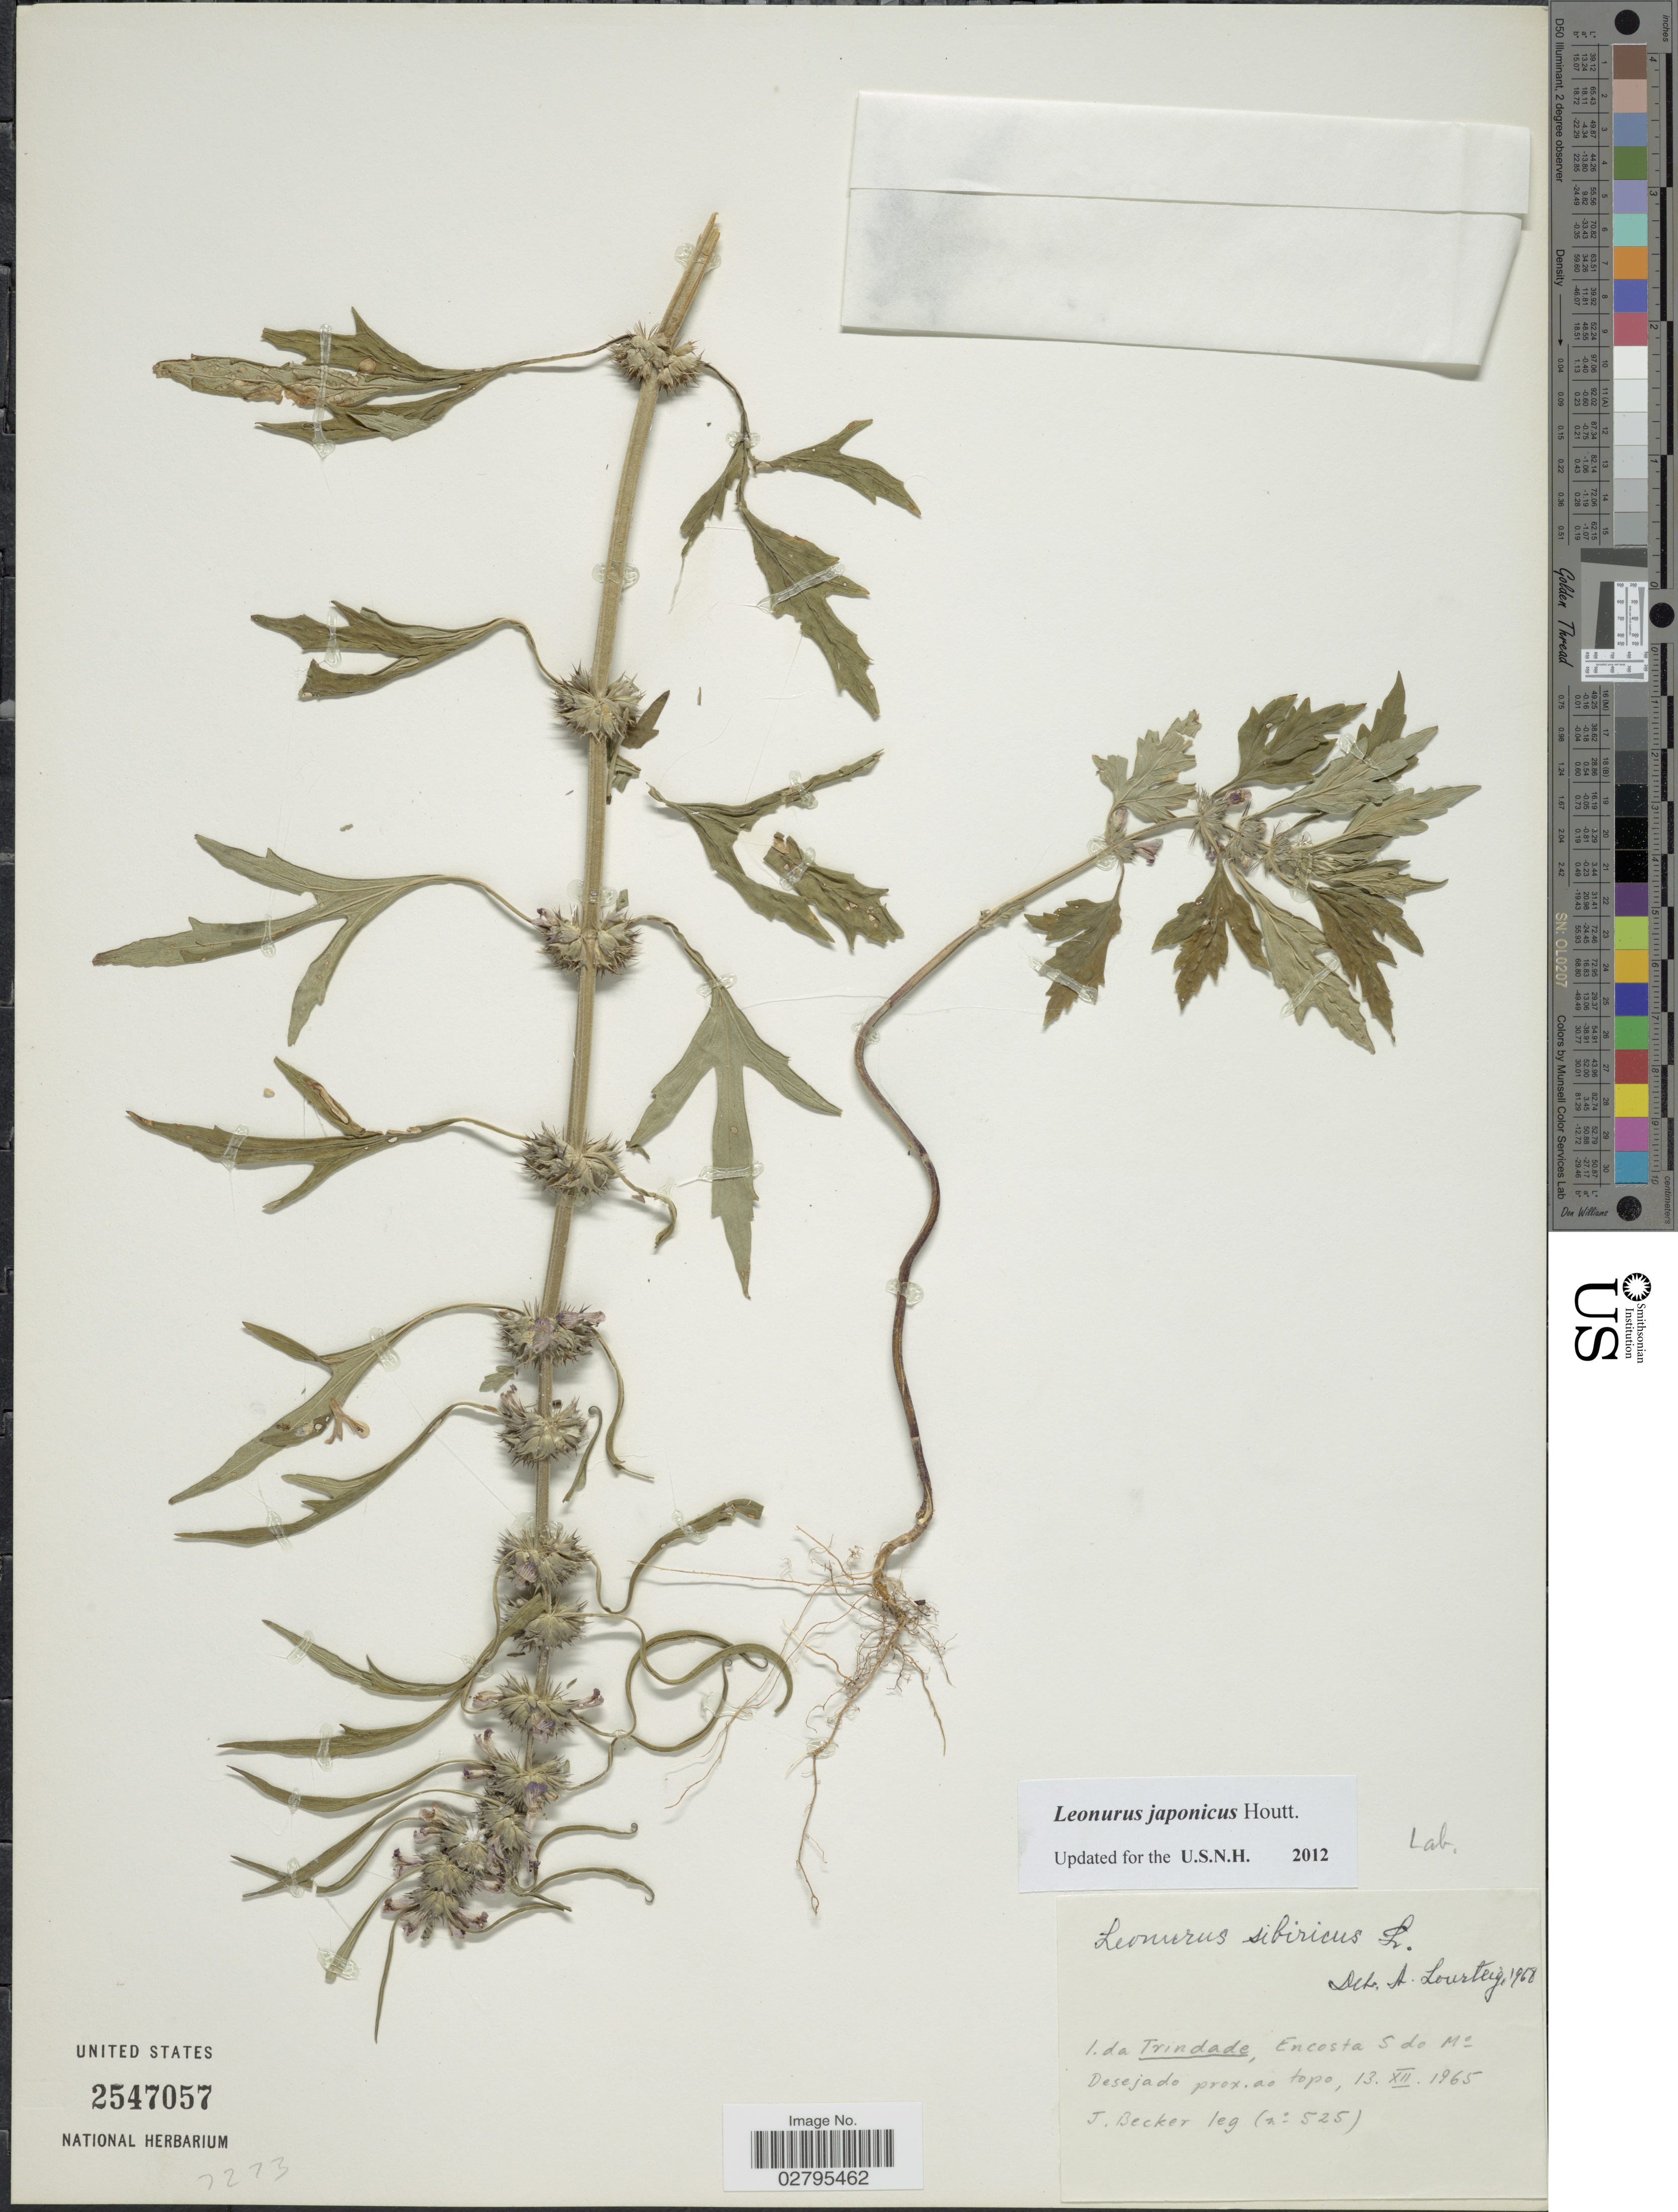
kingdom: Plantae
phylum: Tracheophyta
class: Magnoliopsida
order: Lamiales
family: Lamiaceae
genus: Leonurus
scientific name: Leonurus japonicus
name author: Houtt.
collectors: J. Becker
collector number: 525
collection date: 1965-12-13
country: Trinidad and Tobago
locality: I.da Trindade, Encosta S do Mo Desejado.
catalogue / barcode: US 2547057